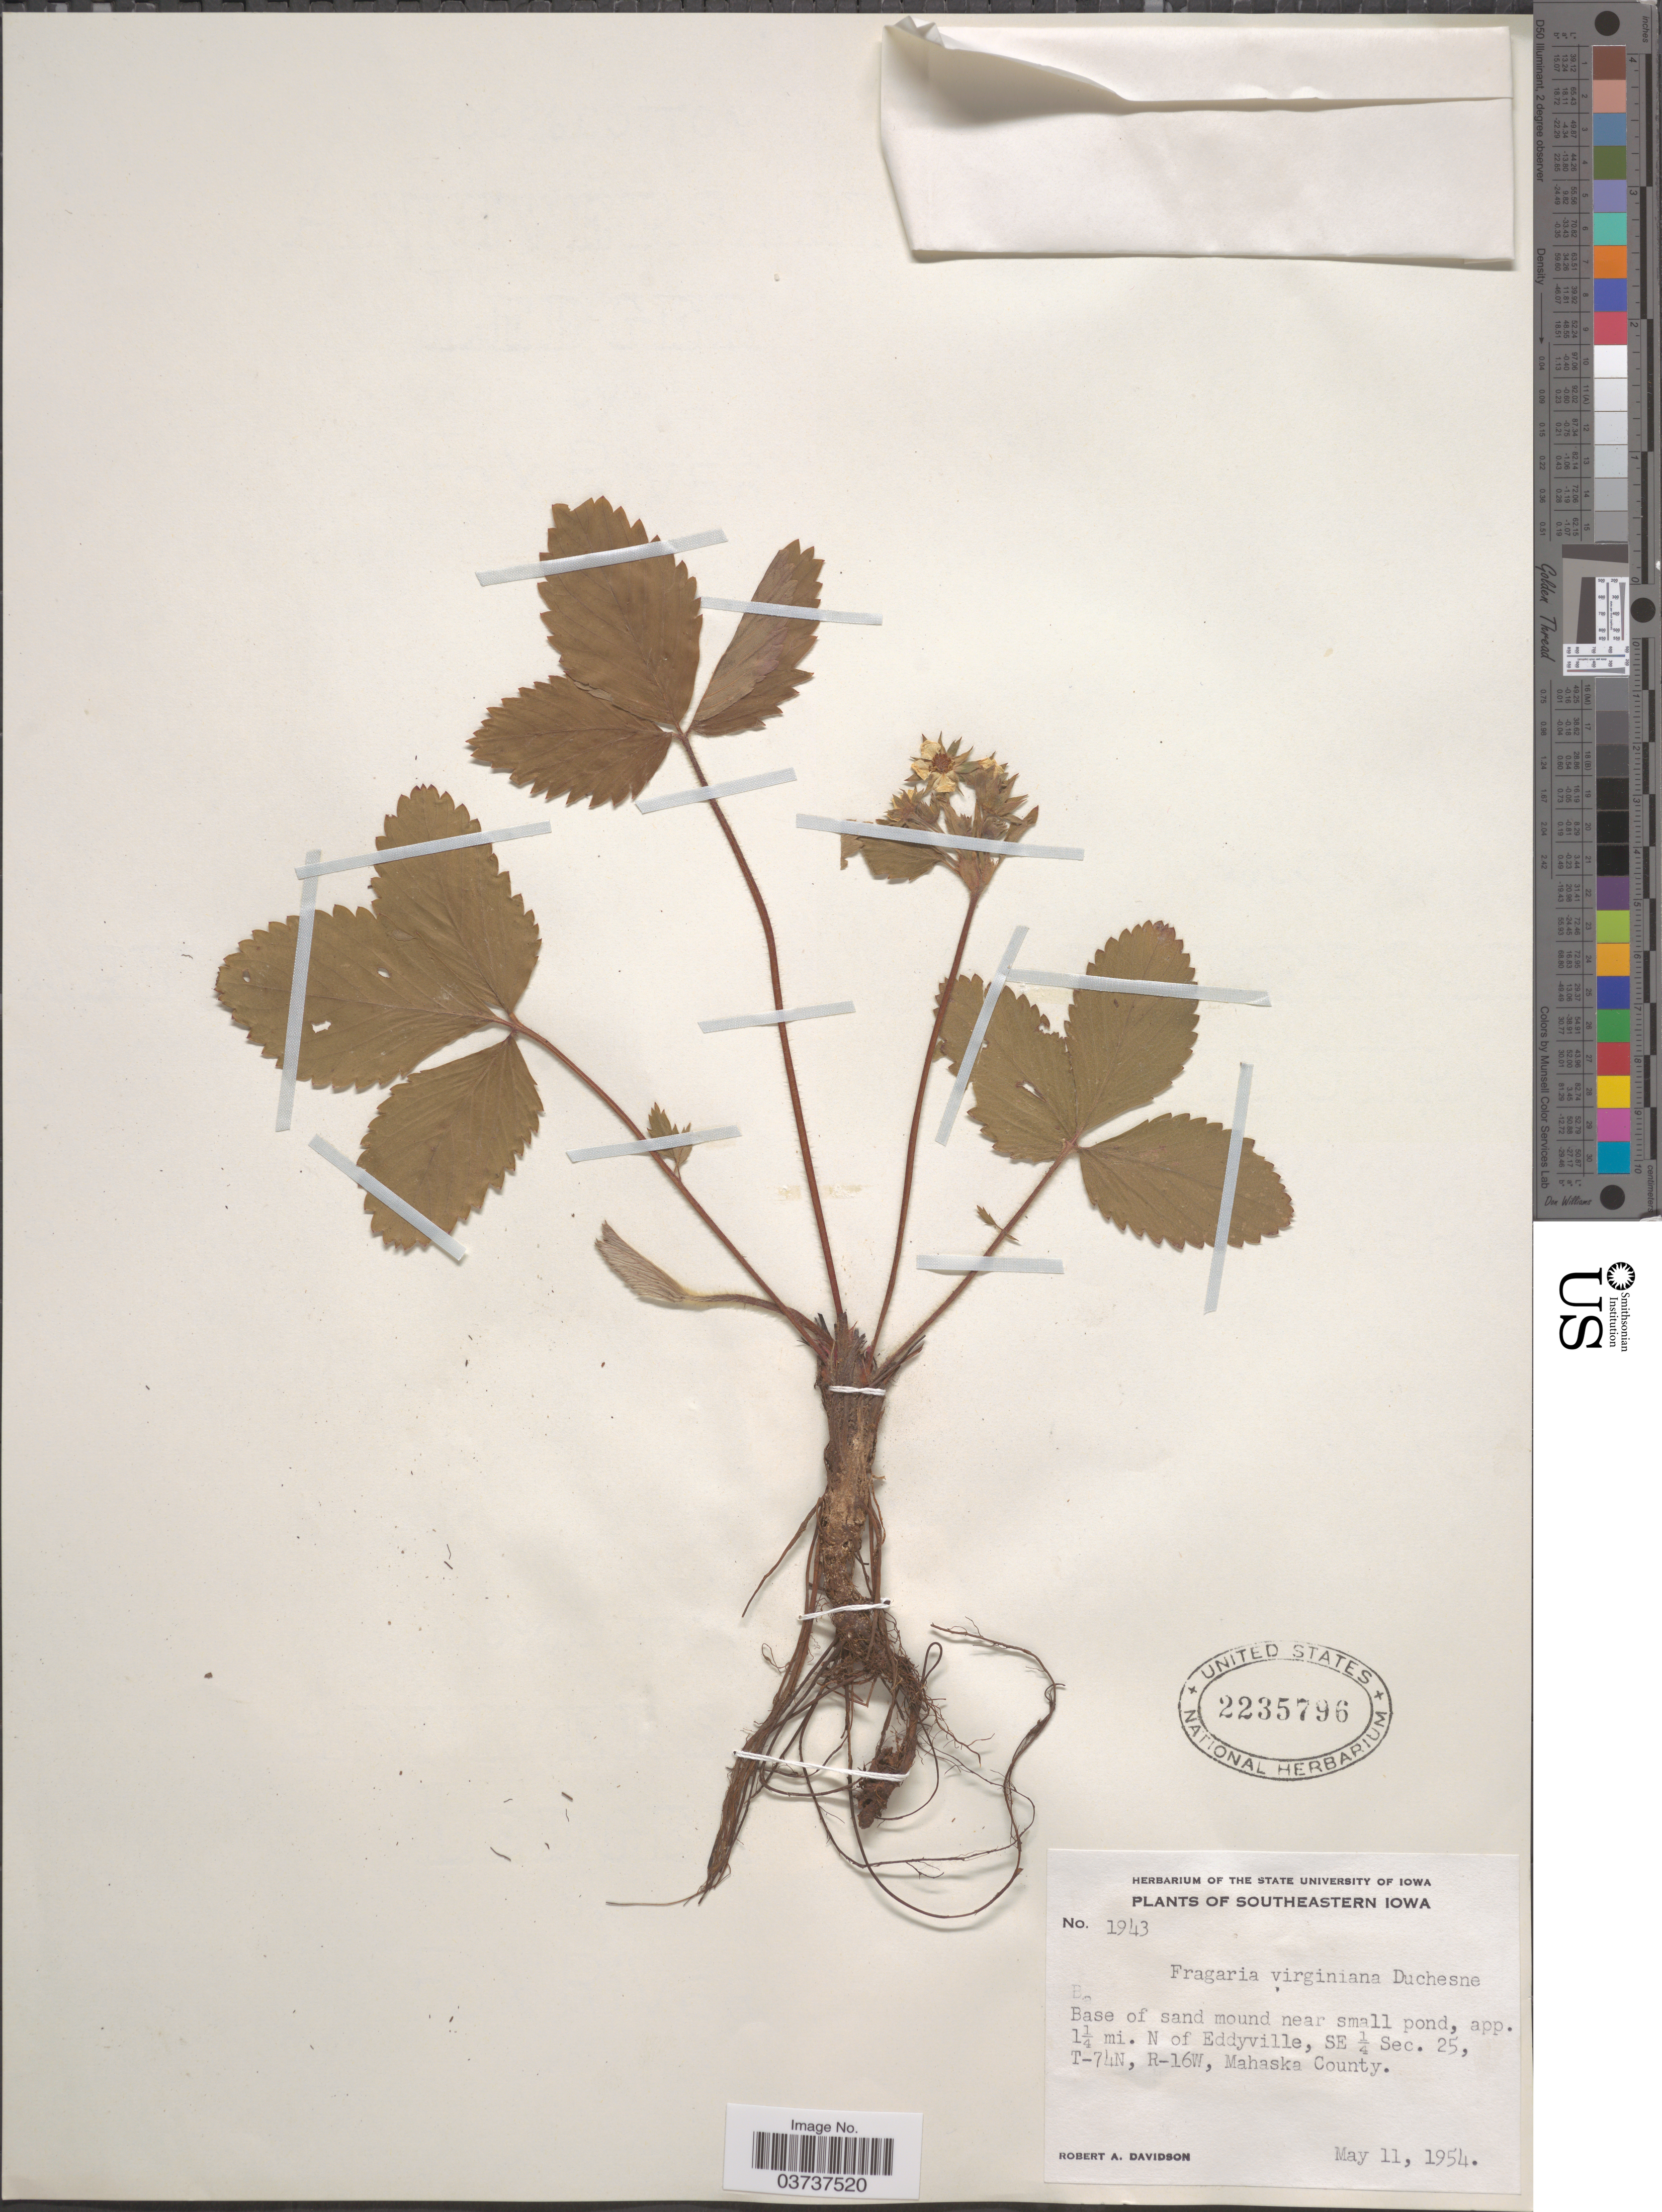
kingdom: Plantae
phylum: Tracheophyta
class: Magnoliopsida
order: Rosales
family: Rosaceae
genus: Fragaria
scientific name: Fragaria virginiana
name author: Mill.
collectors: R. A. Davidson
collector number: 1943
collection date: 1954-05-11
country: United States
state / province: Iowa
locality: Southeastern Iowa. Base of sand mound near small pond, app. 1¼ mi. N of Eddyville, SE ¼ Sec. 25, T-74N, R-16W, Mahaska County.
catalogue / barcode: US 2235796